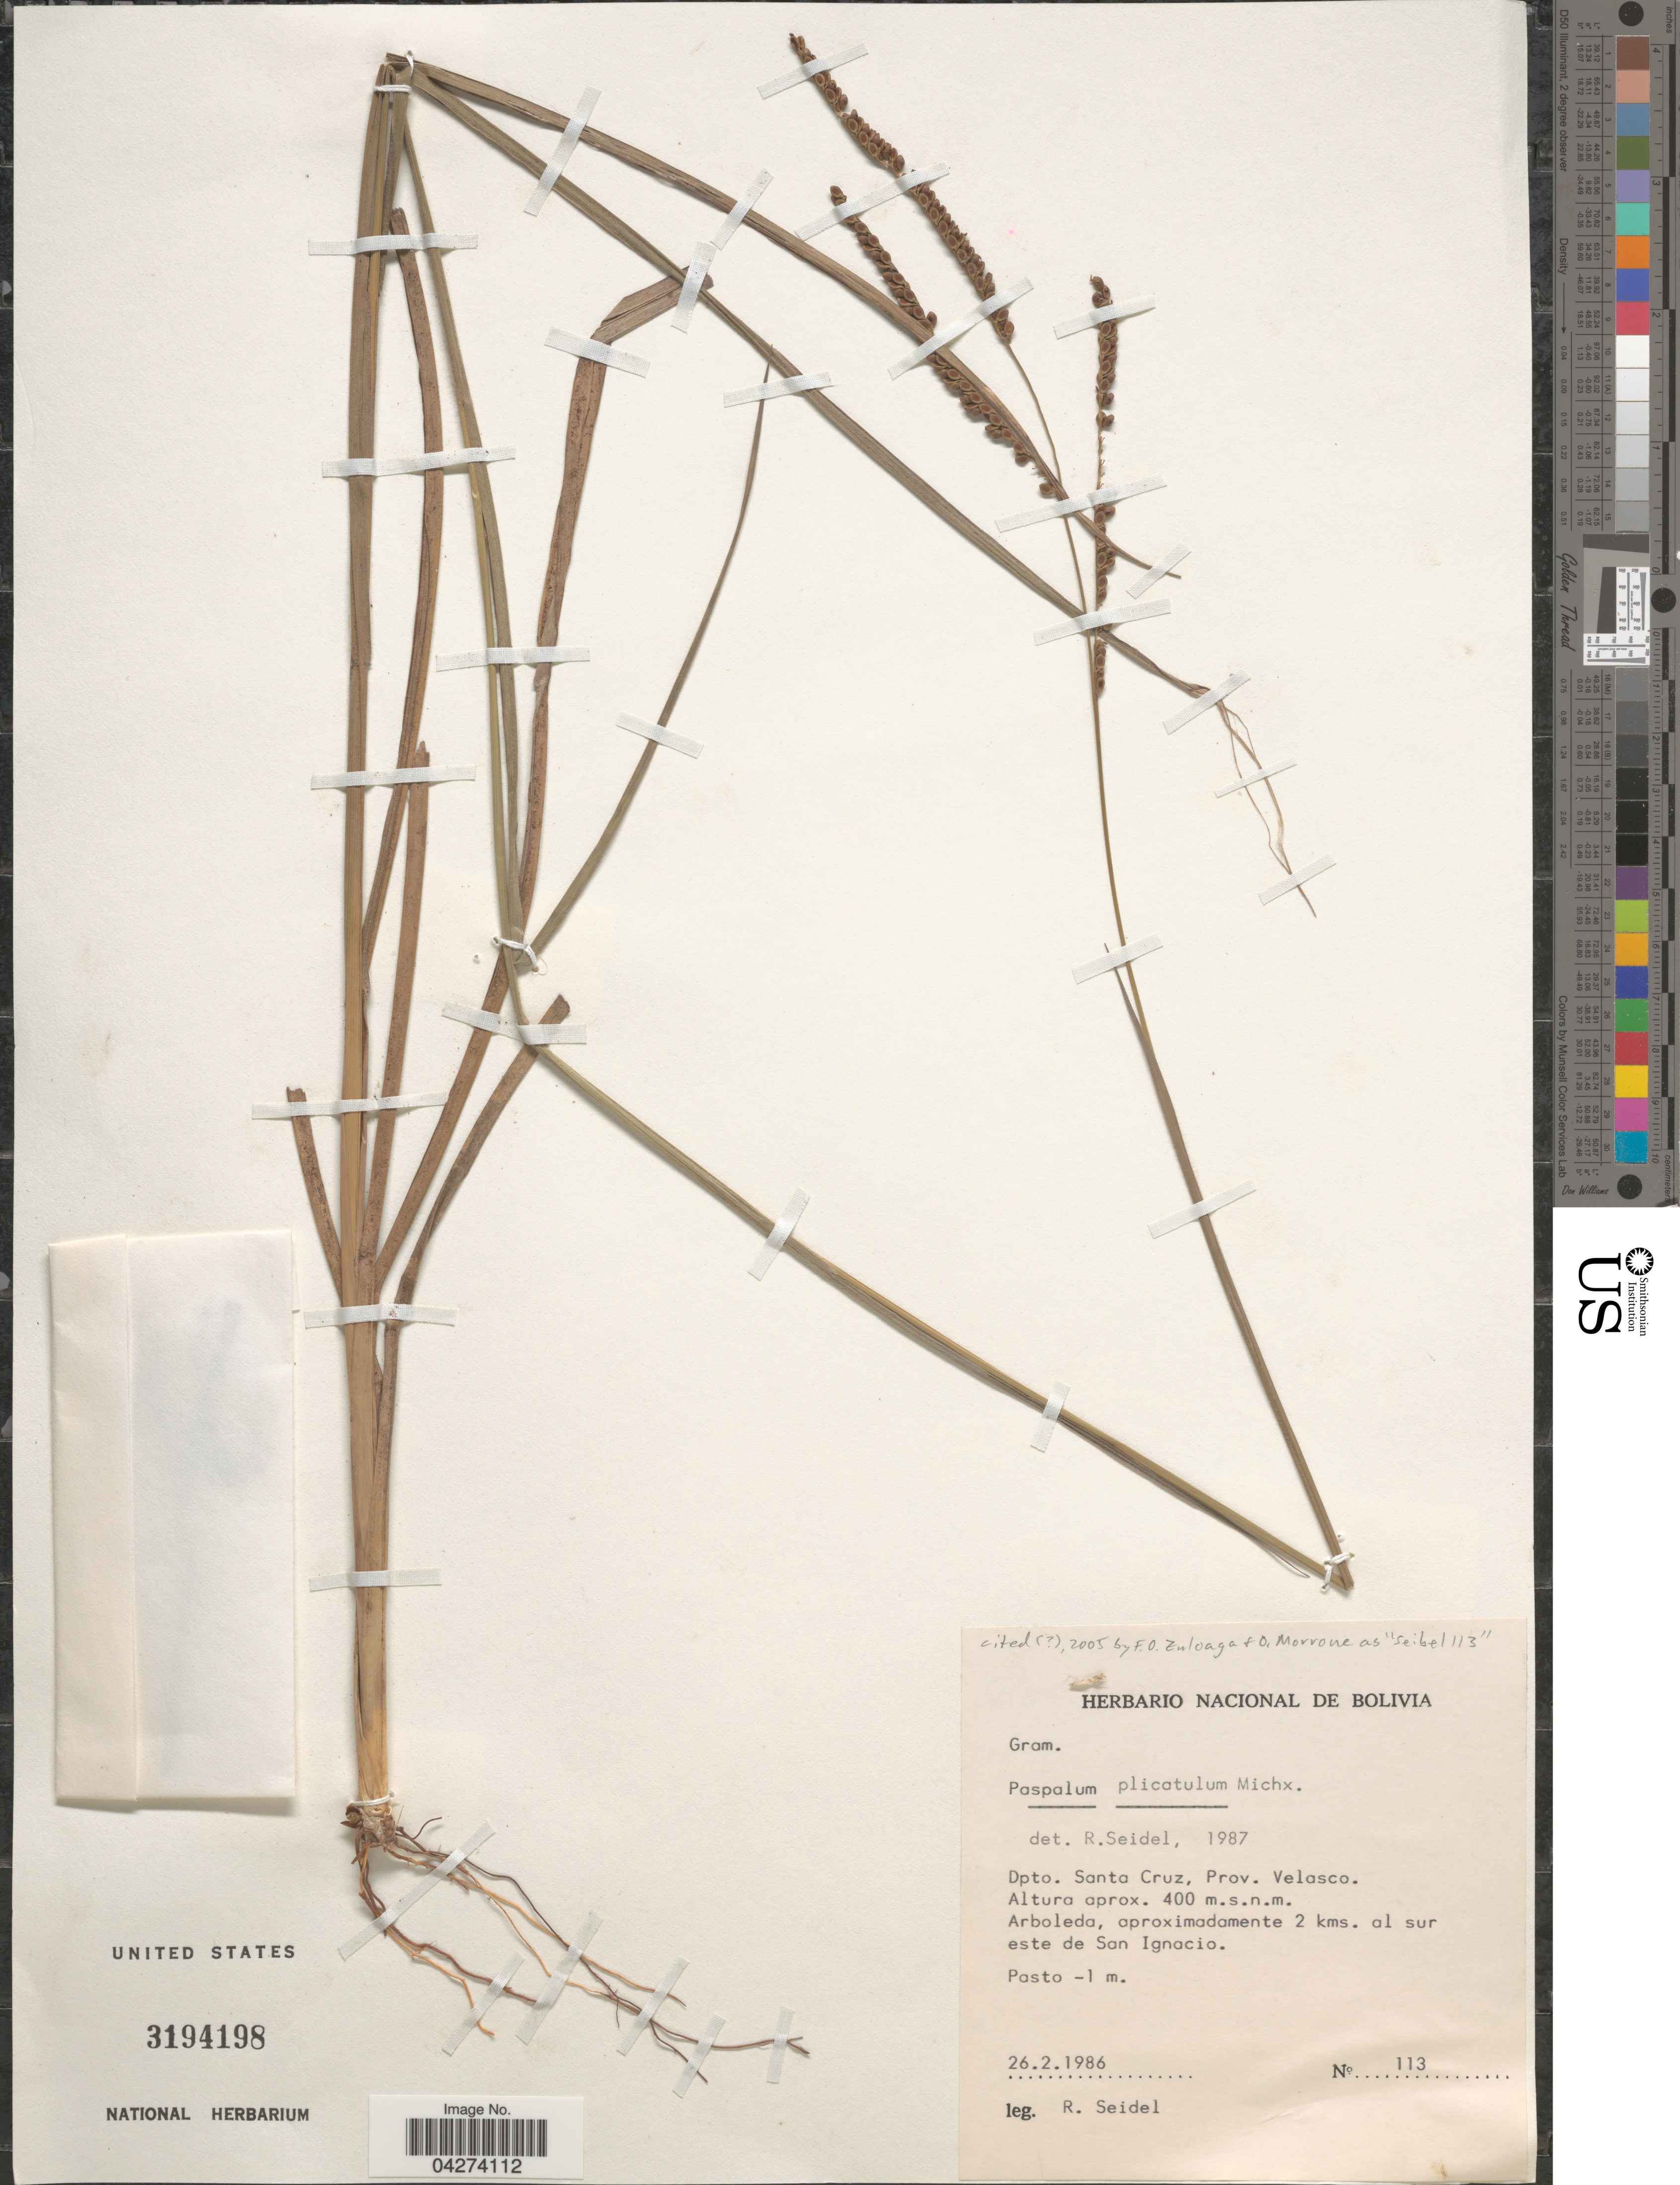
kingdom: Plantae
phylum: Tracheophyta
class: Liliopsida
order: Poales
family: Poaceae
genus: Paspalum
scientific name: Paspalum plicatulum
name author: Michx.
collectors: R. Seidel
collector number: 113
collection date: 1986-02-26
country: Bolivia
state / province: Santa Cruz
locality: Dpto. Santa Cruz, Prov. Velasco. Arboleda, aproximadamente 2 kms. al sur este de San Ignacio.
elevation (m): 400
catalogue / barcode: US 3194198